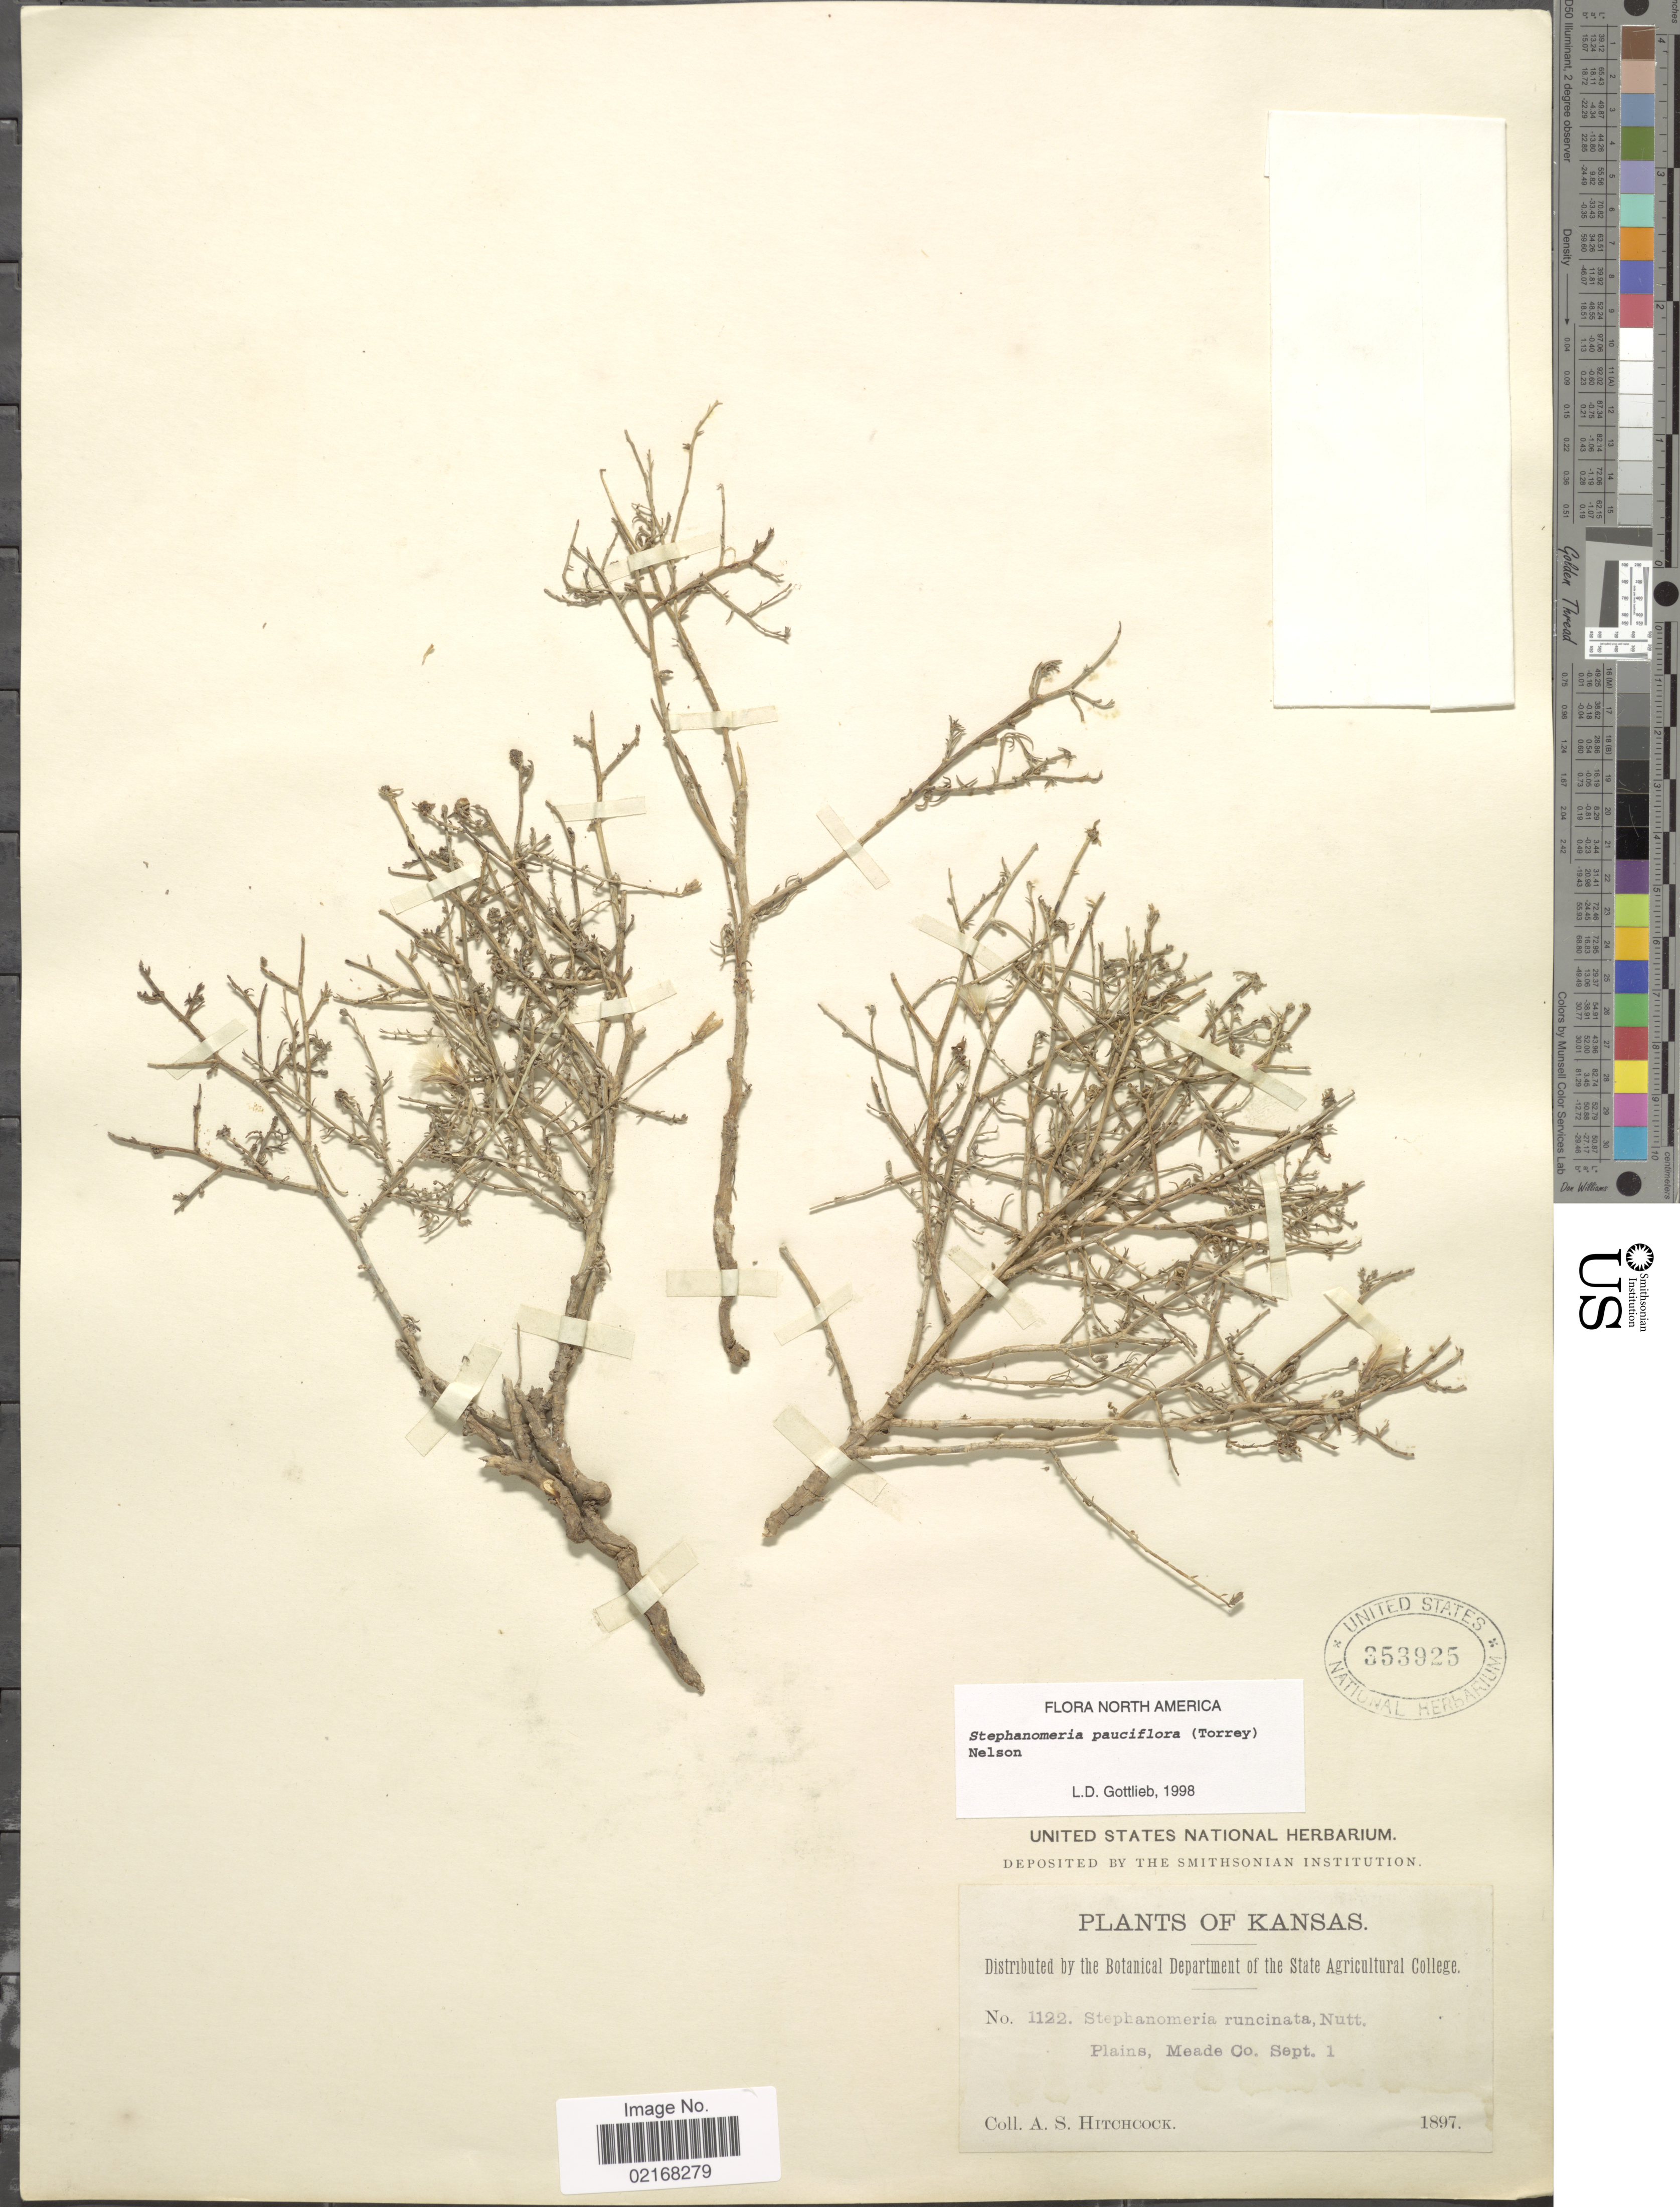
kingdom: Plantae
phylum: Tracheophyta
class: Magnoliopsida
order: Asterales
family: Asteraceae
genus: Stephanomeria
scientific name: Stephanomeria pauciflora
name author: (Torr.) A. Nelson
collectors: A. S. Hitchcock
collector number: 1122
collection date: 1897-09-01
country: United States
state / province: Kansas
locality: Plains, Meade Co.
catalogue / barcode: US 353925